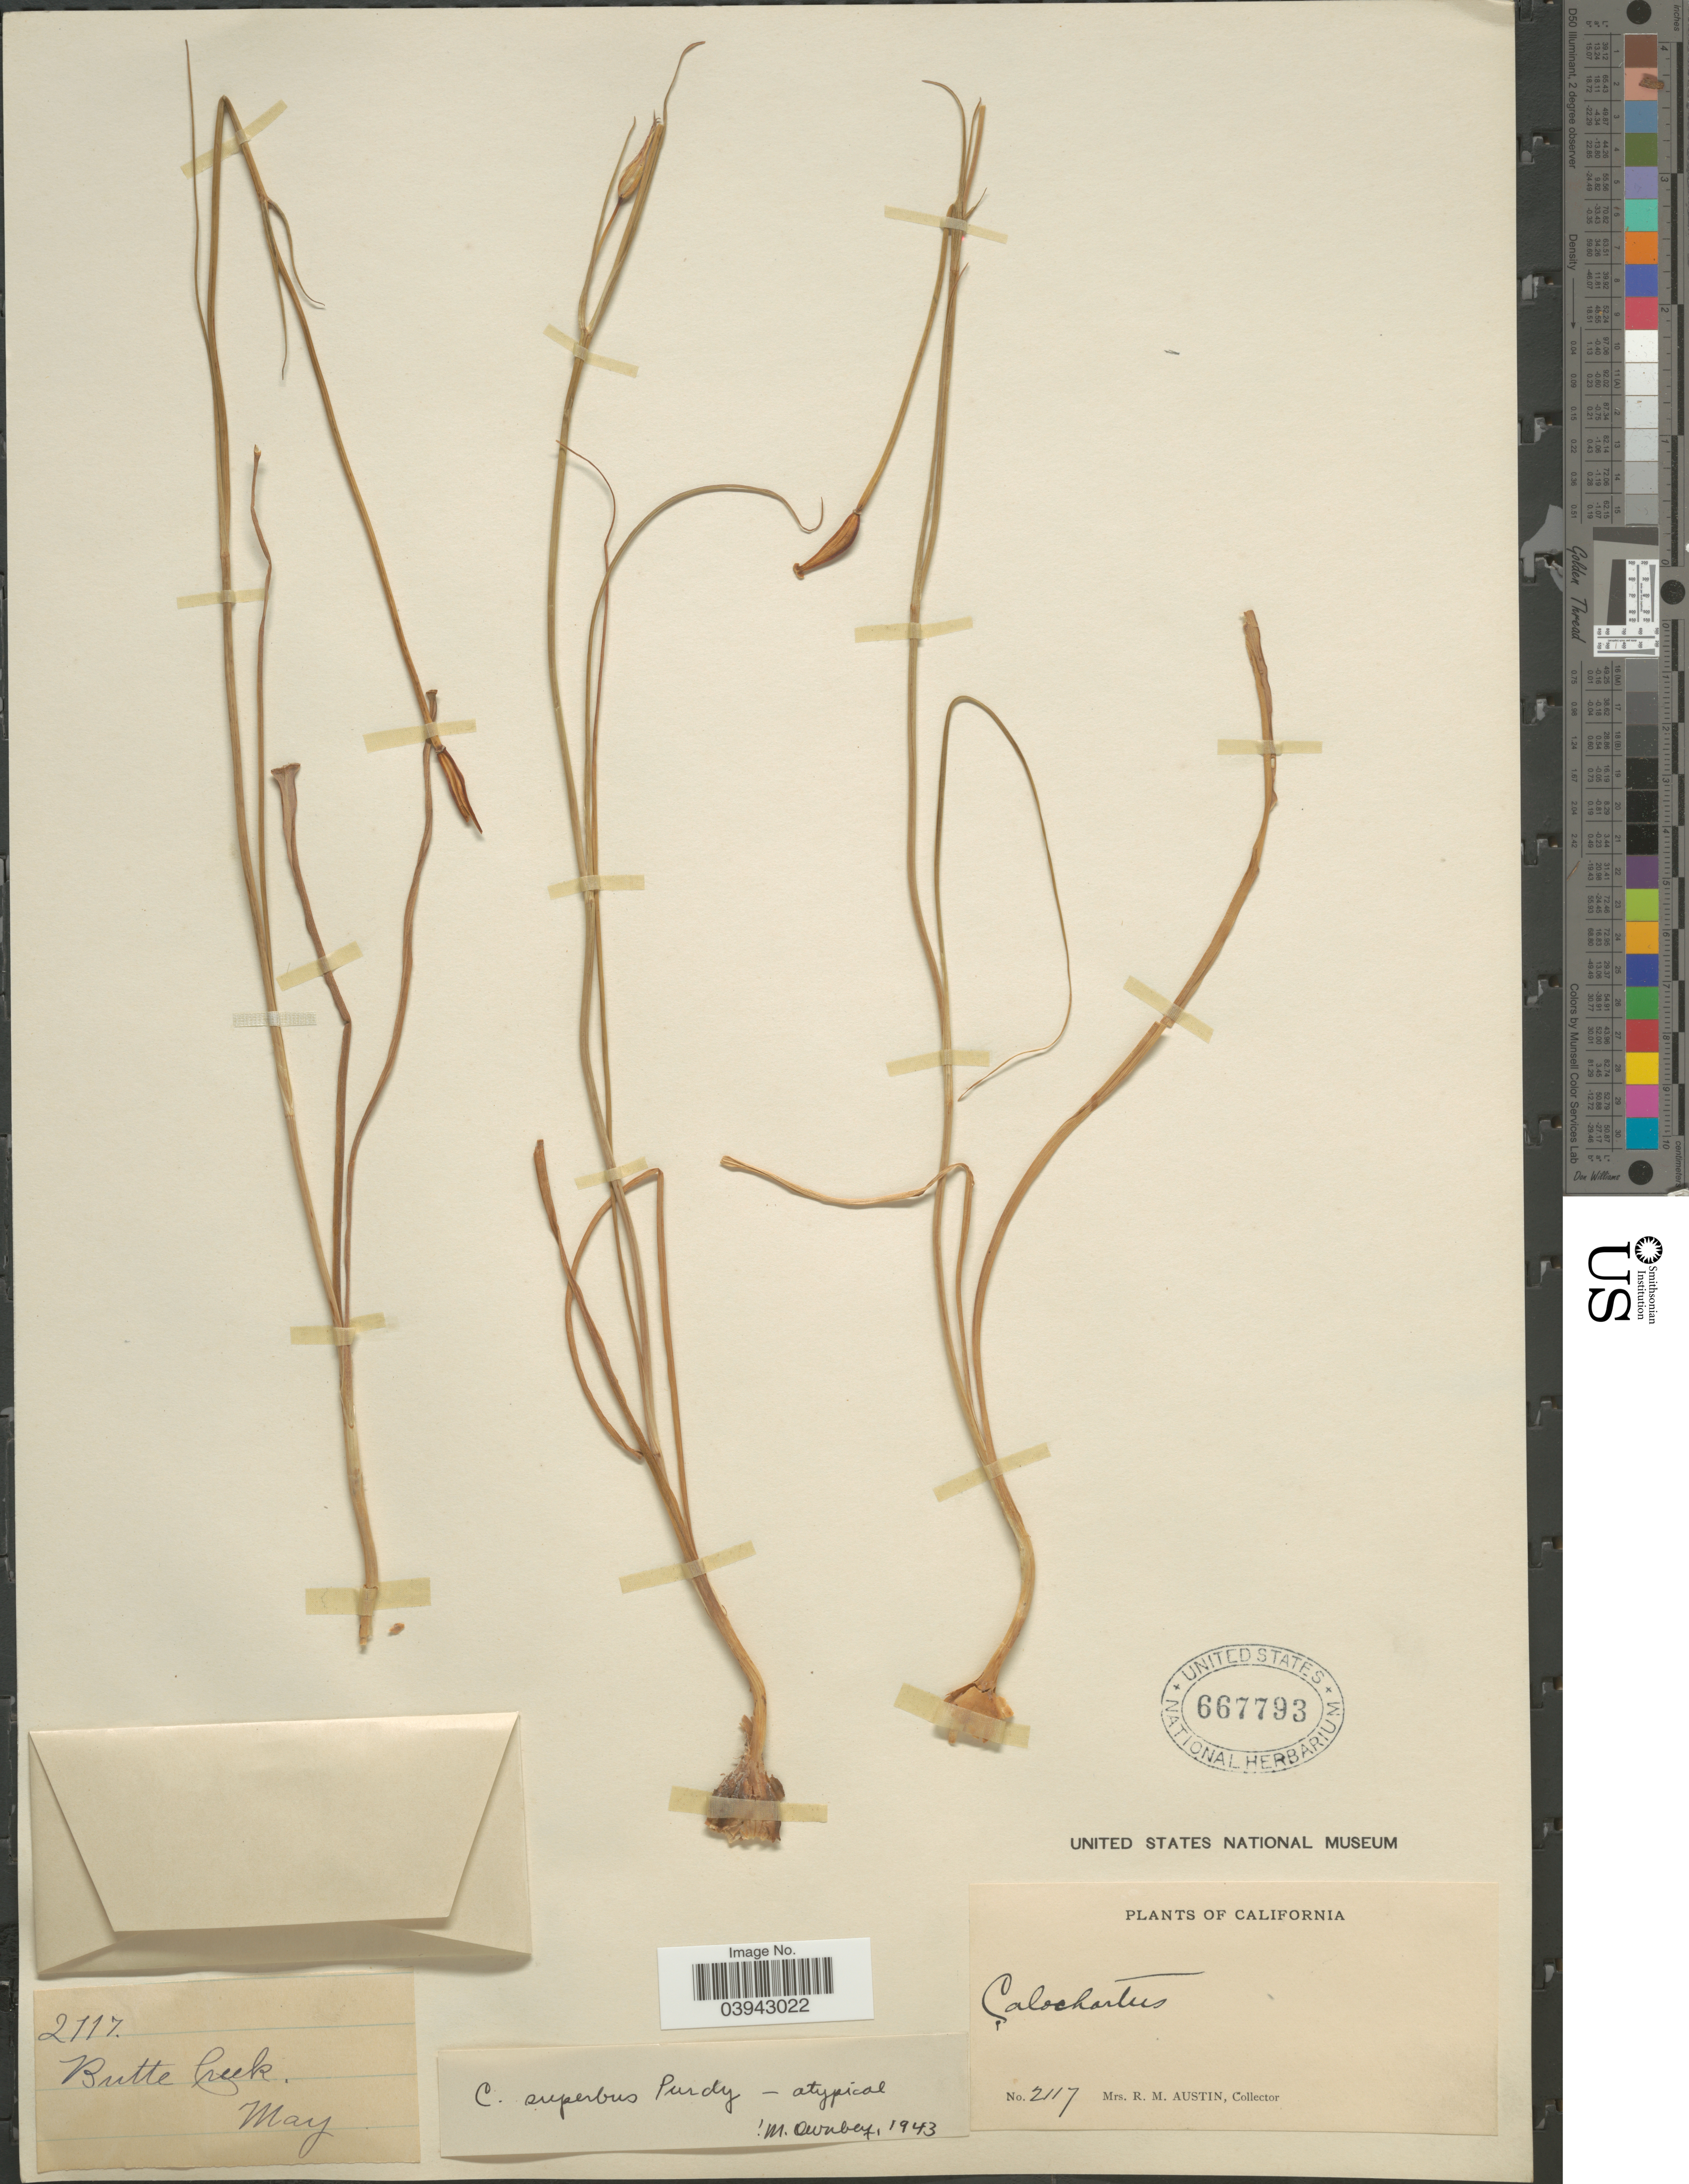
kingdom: Plantae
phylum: Tracheophyta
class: Liliopsida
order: Liliales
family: Liliaceae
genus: Calochortus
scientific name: Calochortus superbus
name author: Purdy ex J.T. Howell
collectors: R. Austin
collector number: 2117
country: United States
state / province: California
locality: Butte Creek.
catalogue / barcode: US 667793